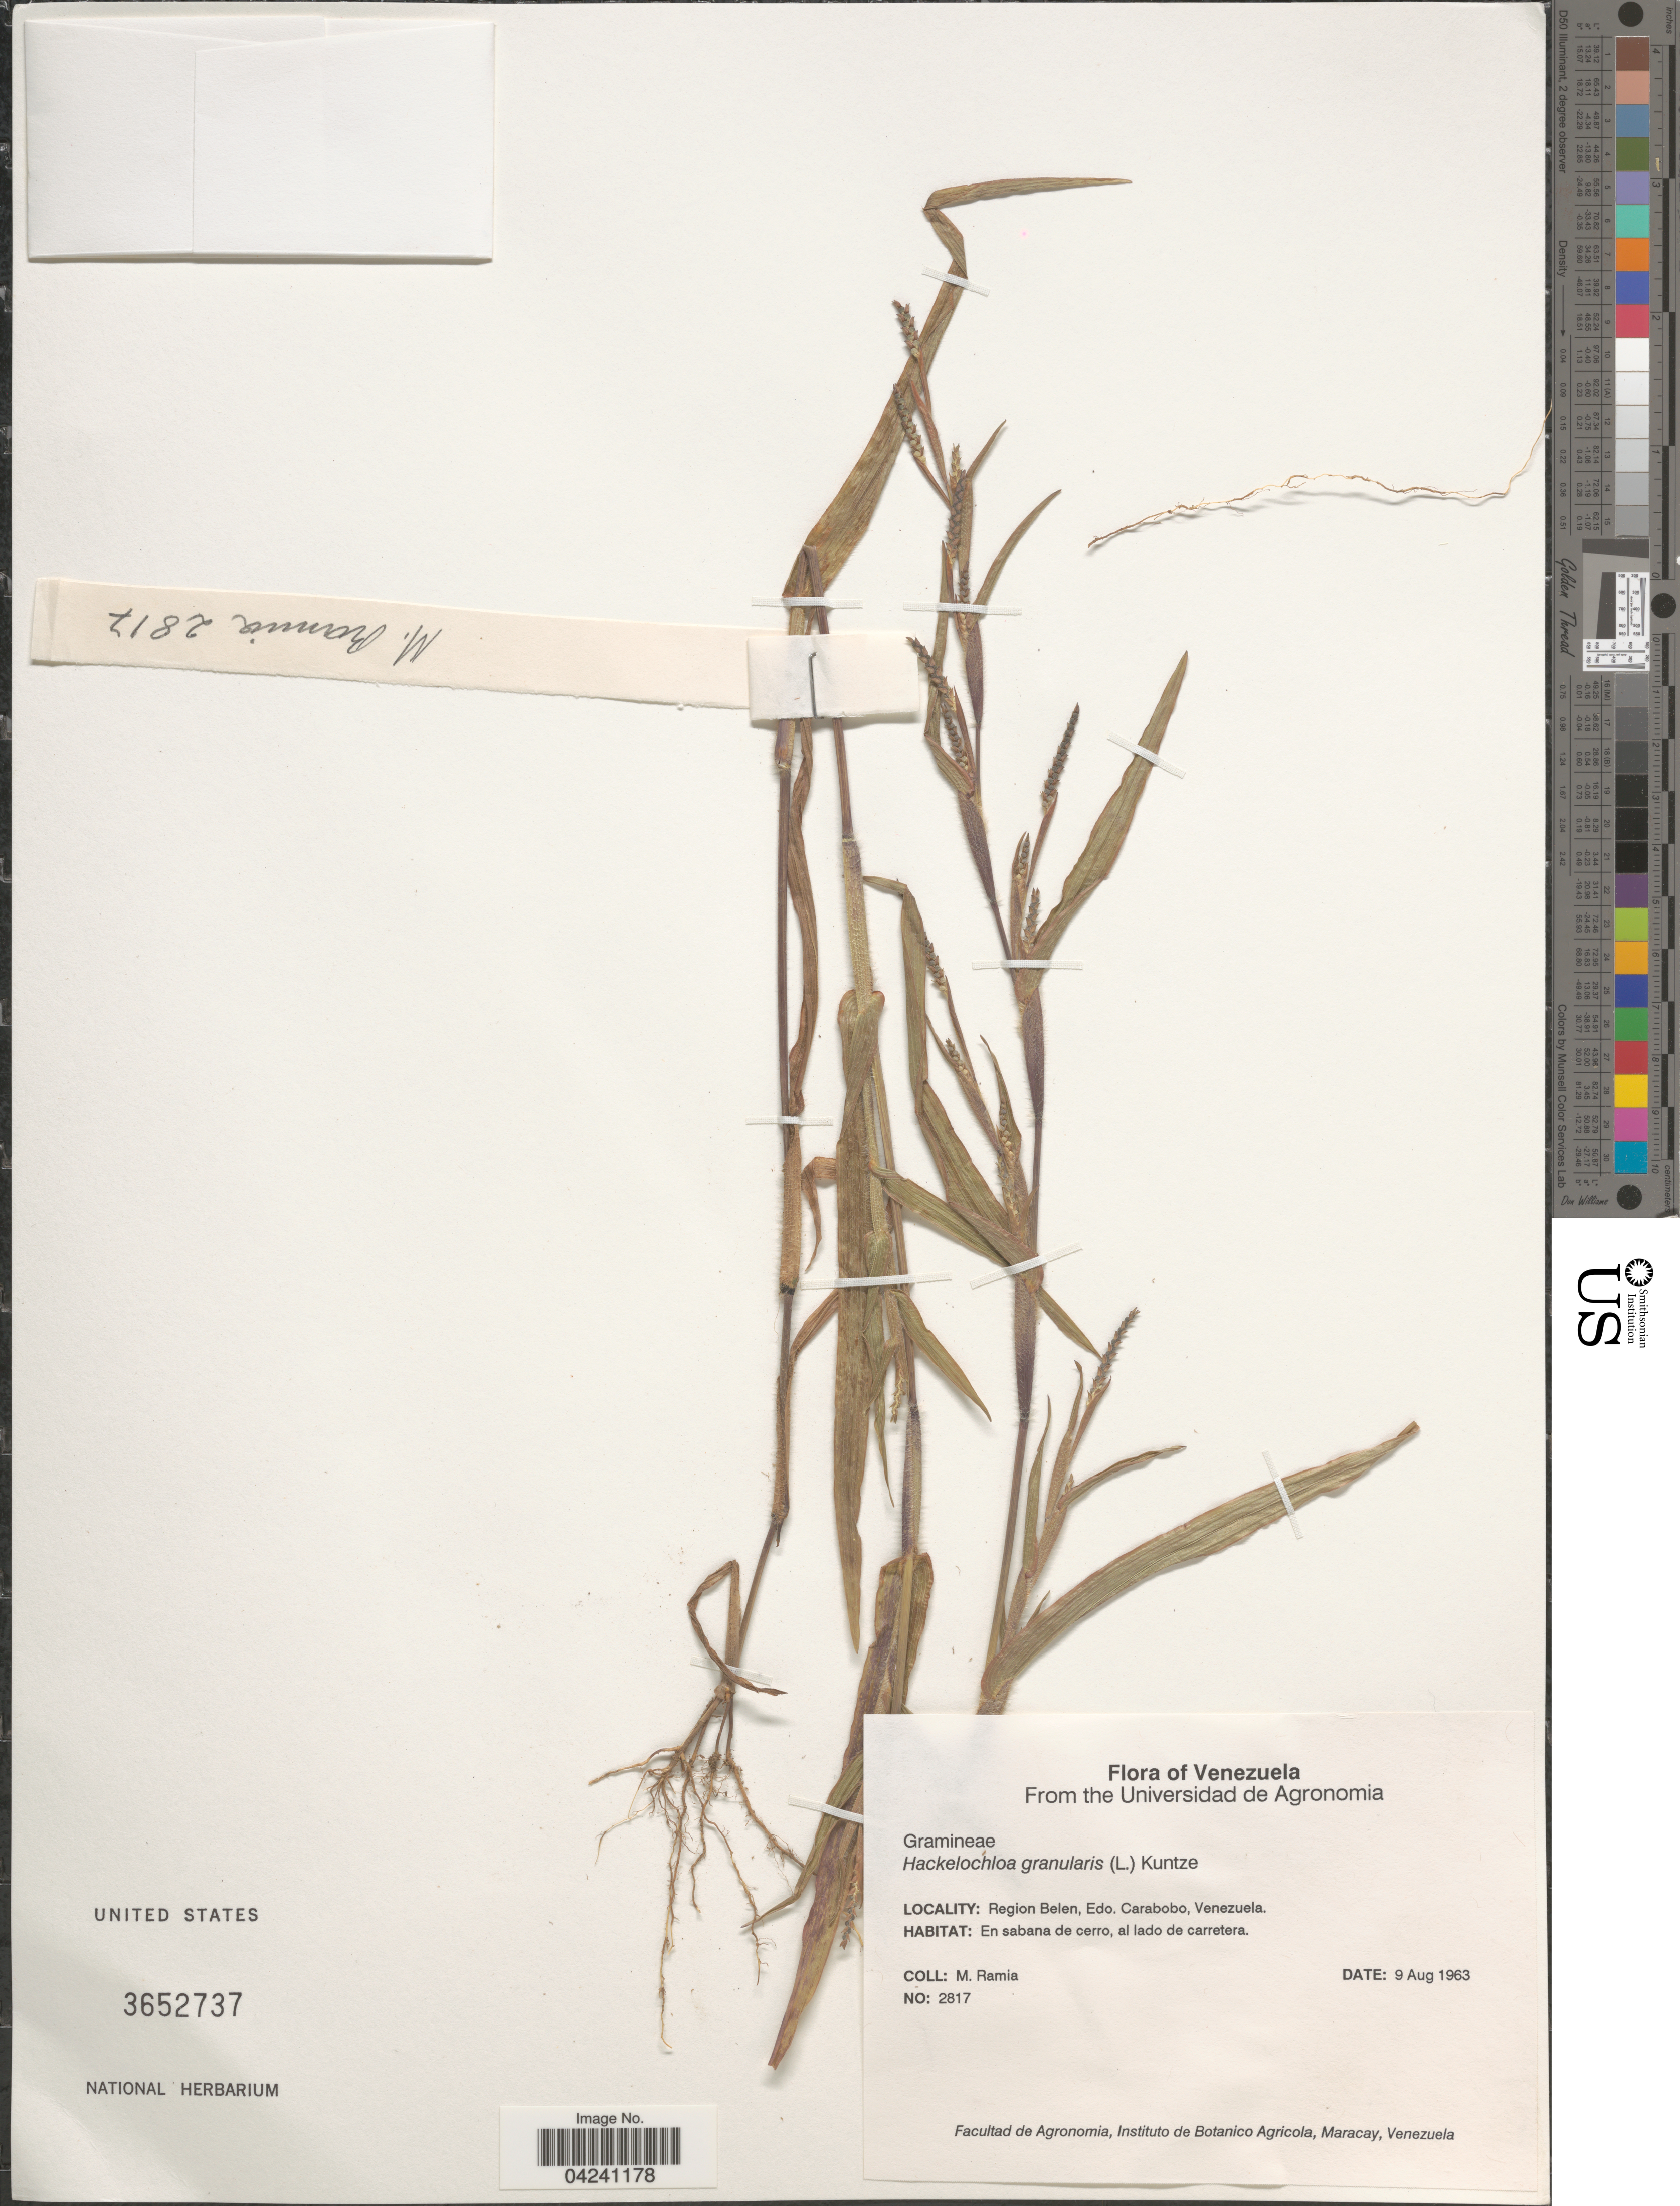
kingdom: Plantae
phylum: Tracheophyta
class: Liliopsida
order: Poales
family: Poaceae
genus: Hackelochloa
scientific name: Hackelochloa granularis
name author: (L.) Kuntze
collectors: M. Ramia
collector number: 2817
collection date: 1963-08-09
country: Venezuela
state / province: Carabobo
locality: Region Belen. En sabana de cerro, al lado de carretera.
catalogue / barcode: US 3652737